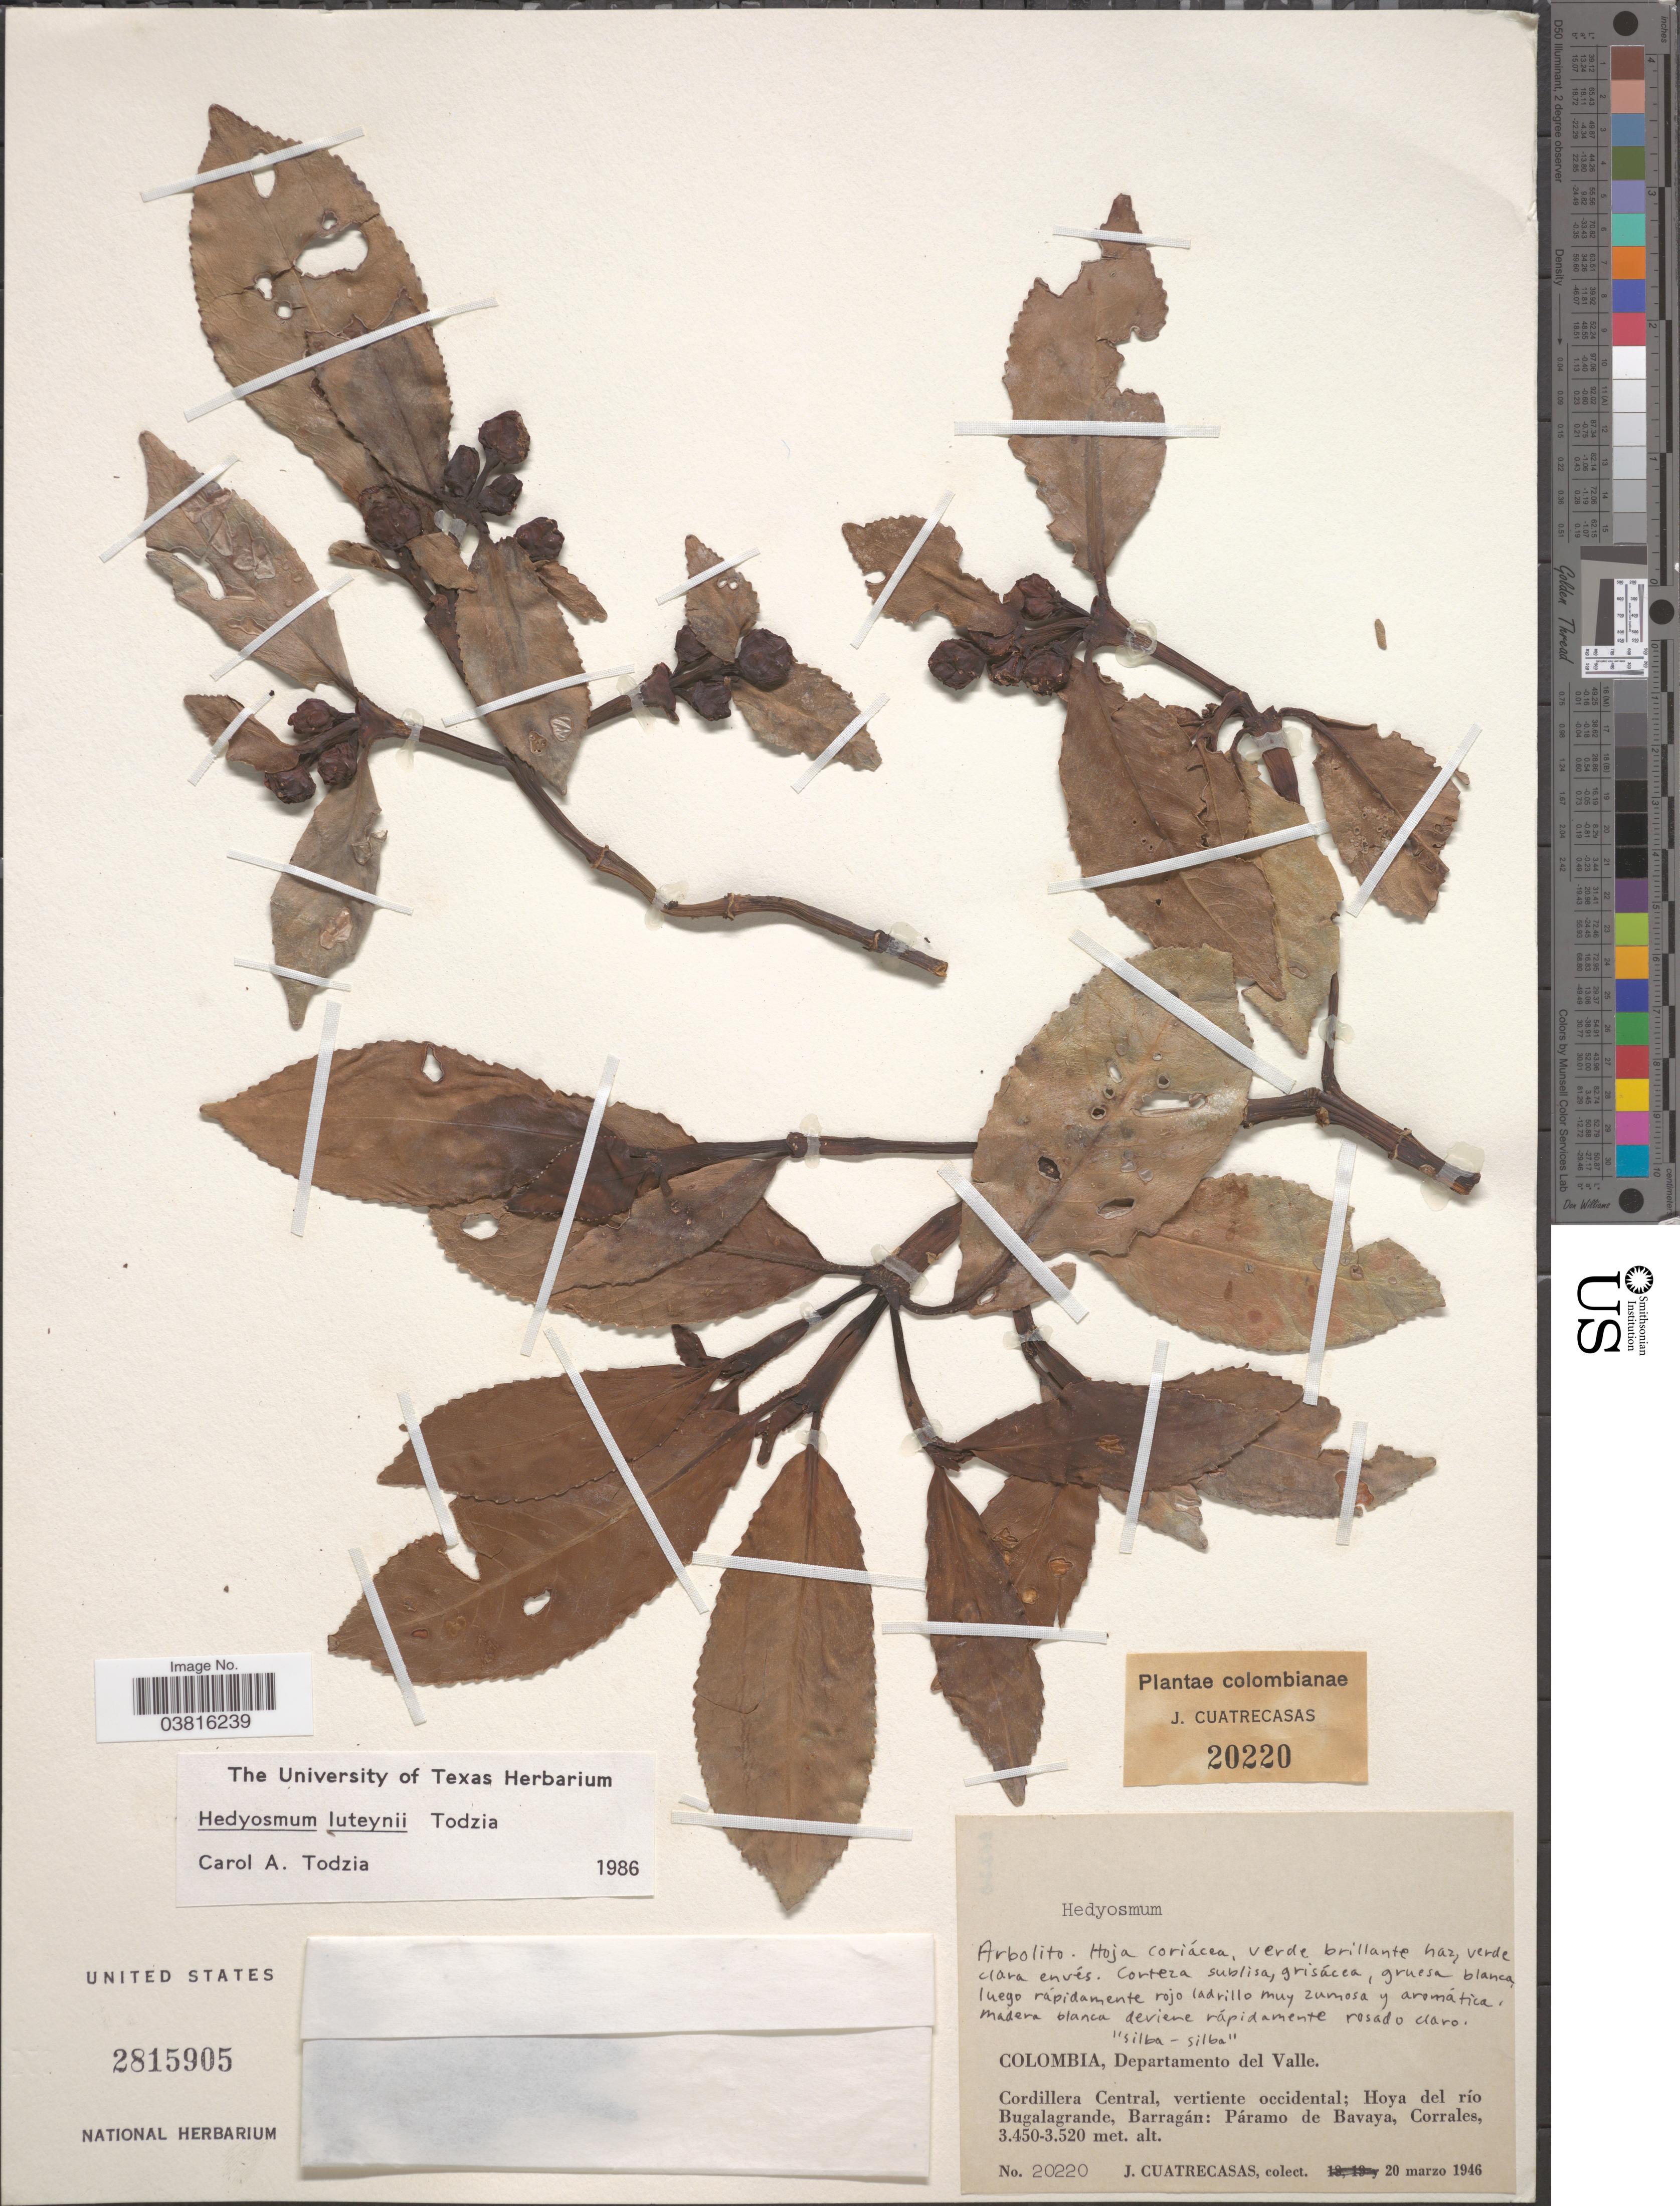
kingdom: Plantae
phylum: Tracheophyta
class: Magnoliopsida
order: Chloranthales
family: Chloranthaceae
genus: Hedyosmum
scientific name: Hedyosmum luteynii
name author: Todzia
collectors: J. Cuatrecasas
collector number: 20220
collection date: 1946-03-20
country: Colombia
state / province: Valle del Cauca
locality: Departamento del Valle. Cordillera Central, vertiente occidental; Hoya del río Bugalagrande, Barragán: Páramo de Bavaya, Corrales.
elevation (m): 3450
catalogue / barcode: US 2815905